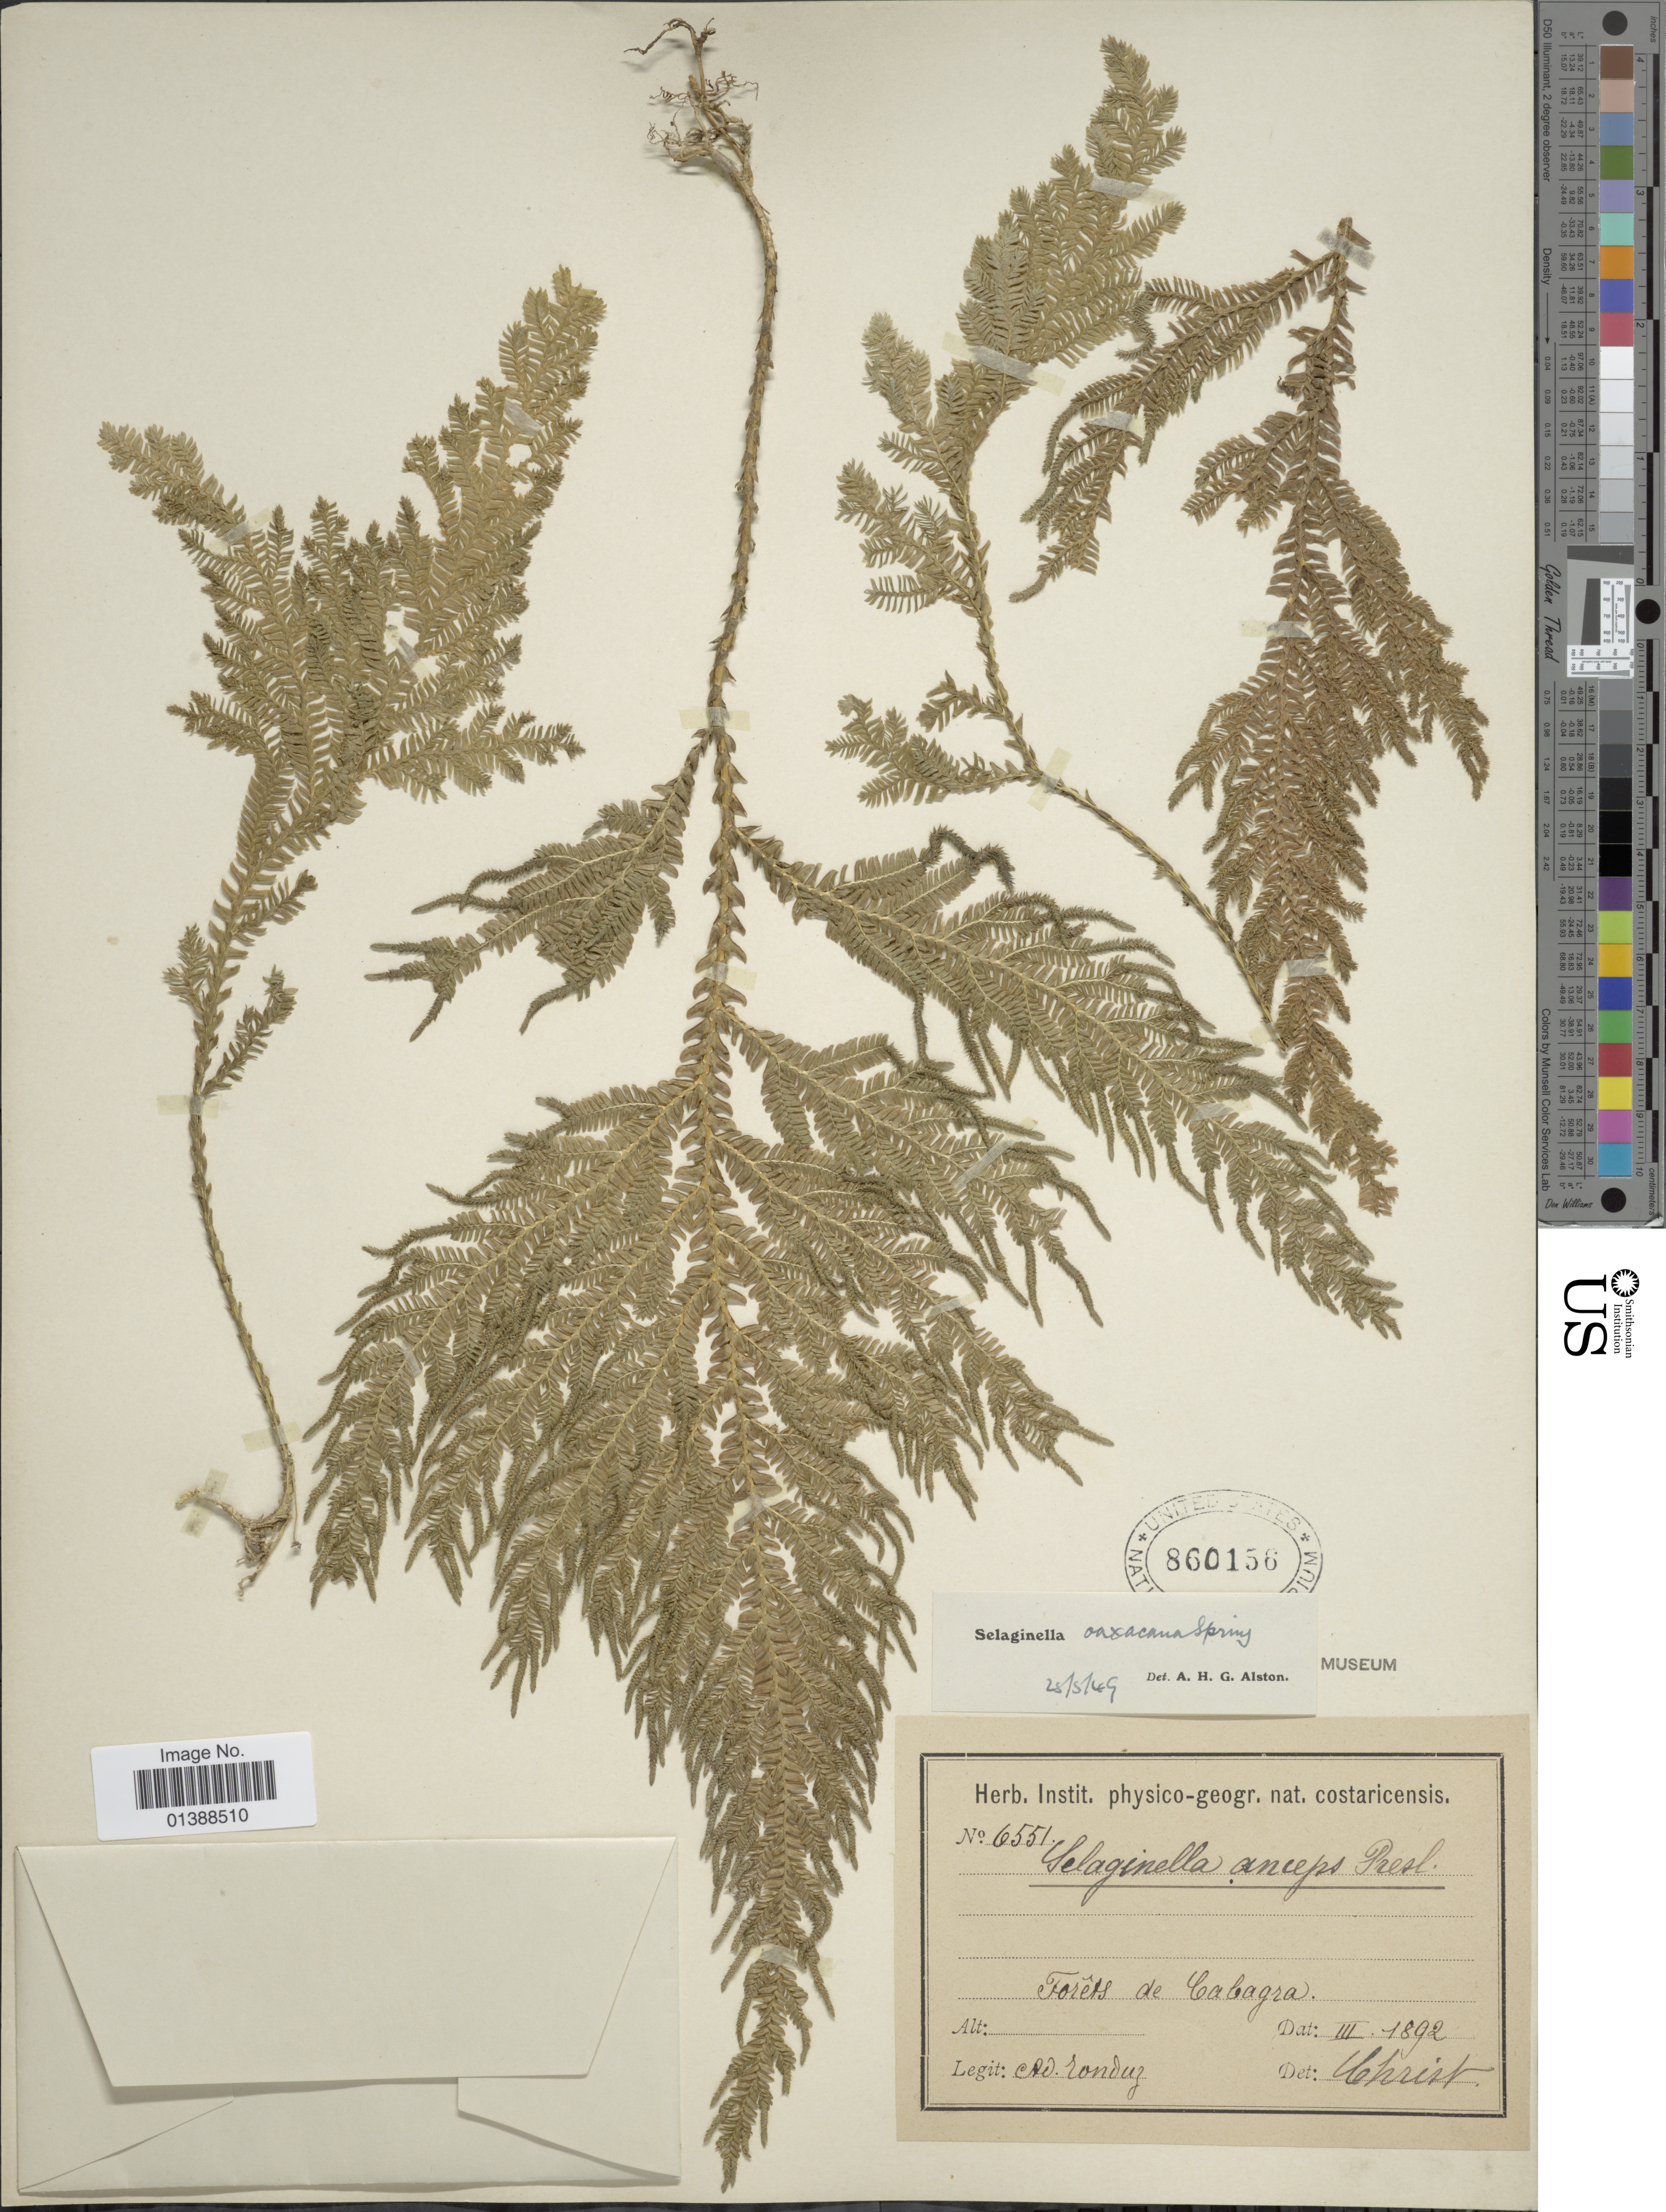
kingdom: Plantae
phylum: Tracheophyta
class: Lycopodiopsida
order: Selaginellales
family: Selaginellaceae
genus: Selaginella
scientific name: Selaginella oaxacana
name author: Spring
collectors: A. Tonduz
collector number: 6551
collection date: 1892-03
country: Costa Rica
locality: Forêts de Cabagra.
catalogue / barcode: US 860156